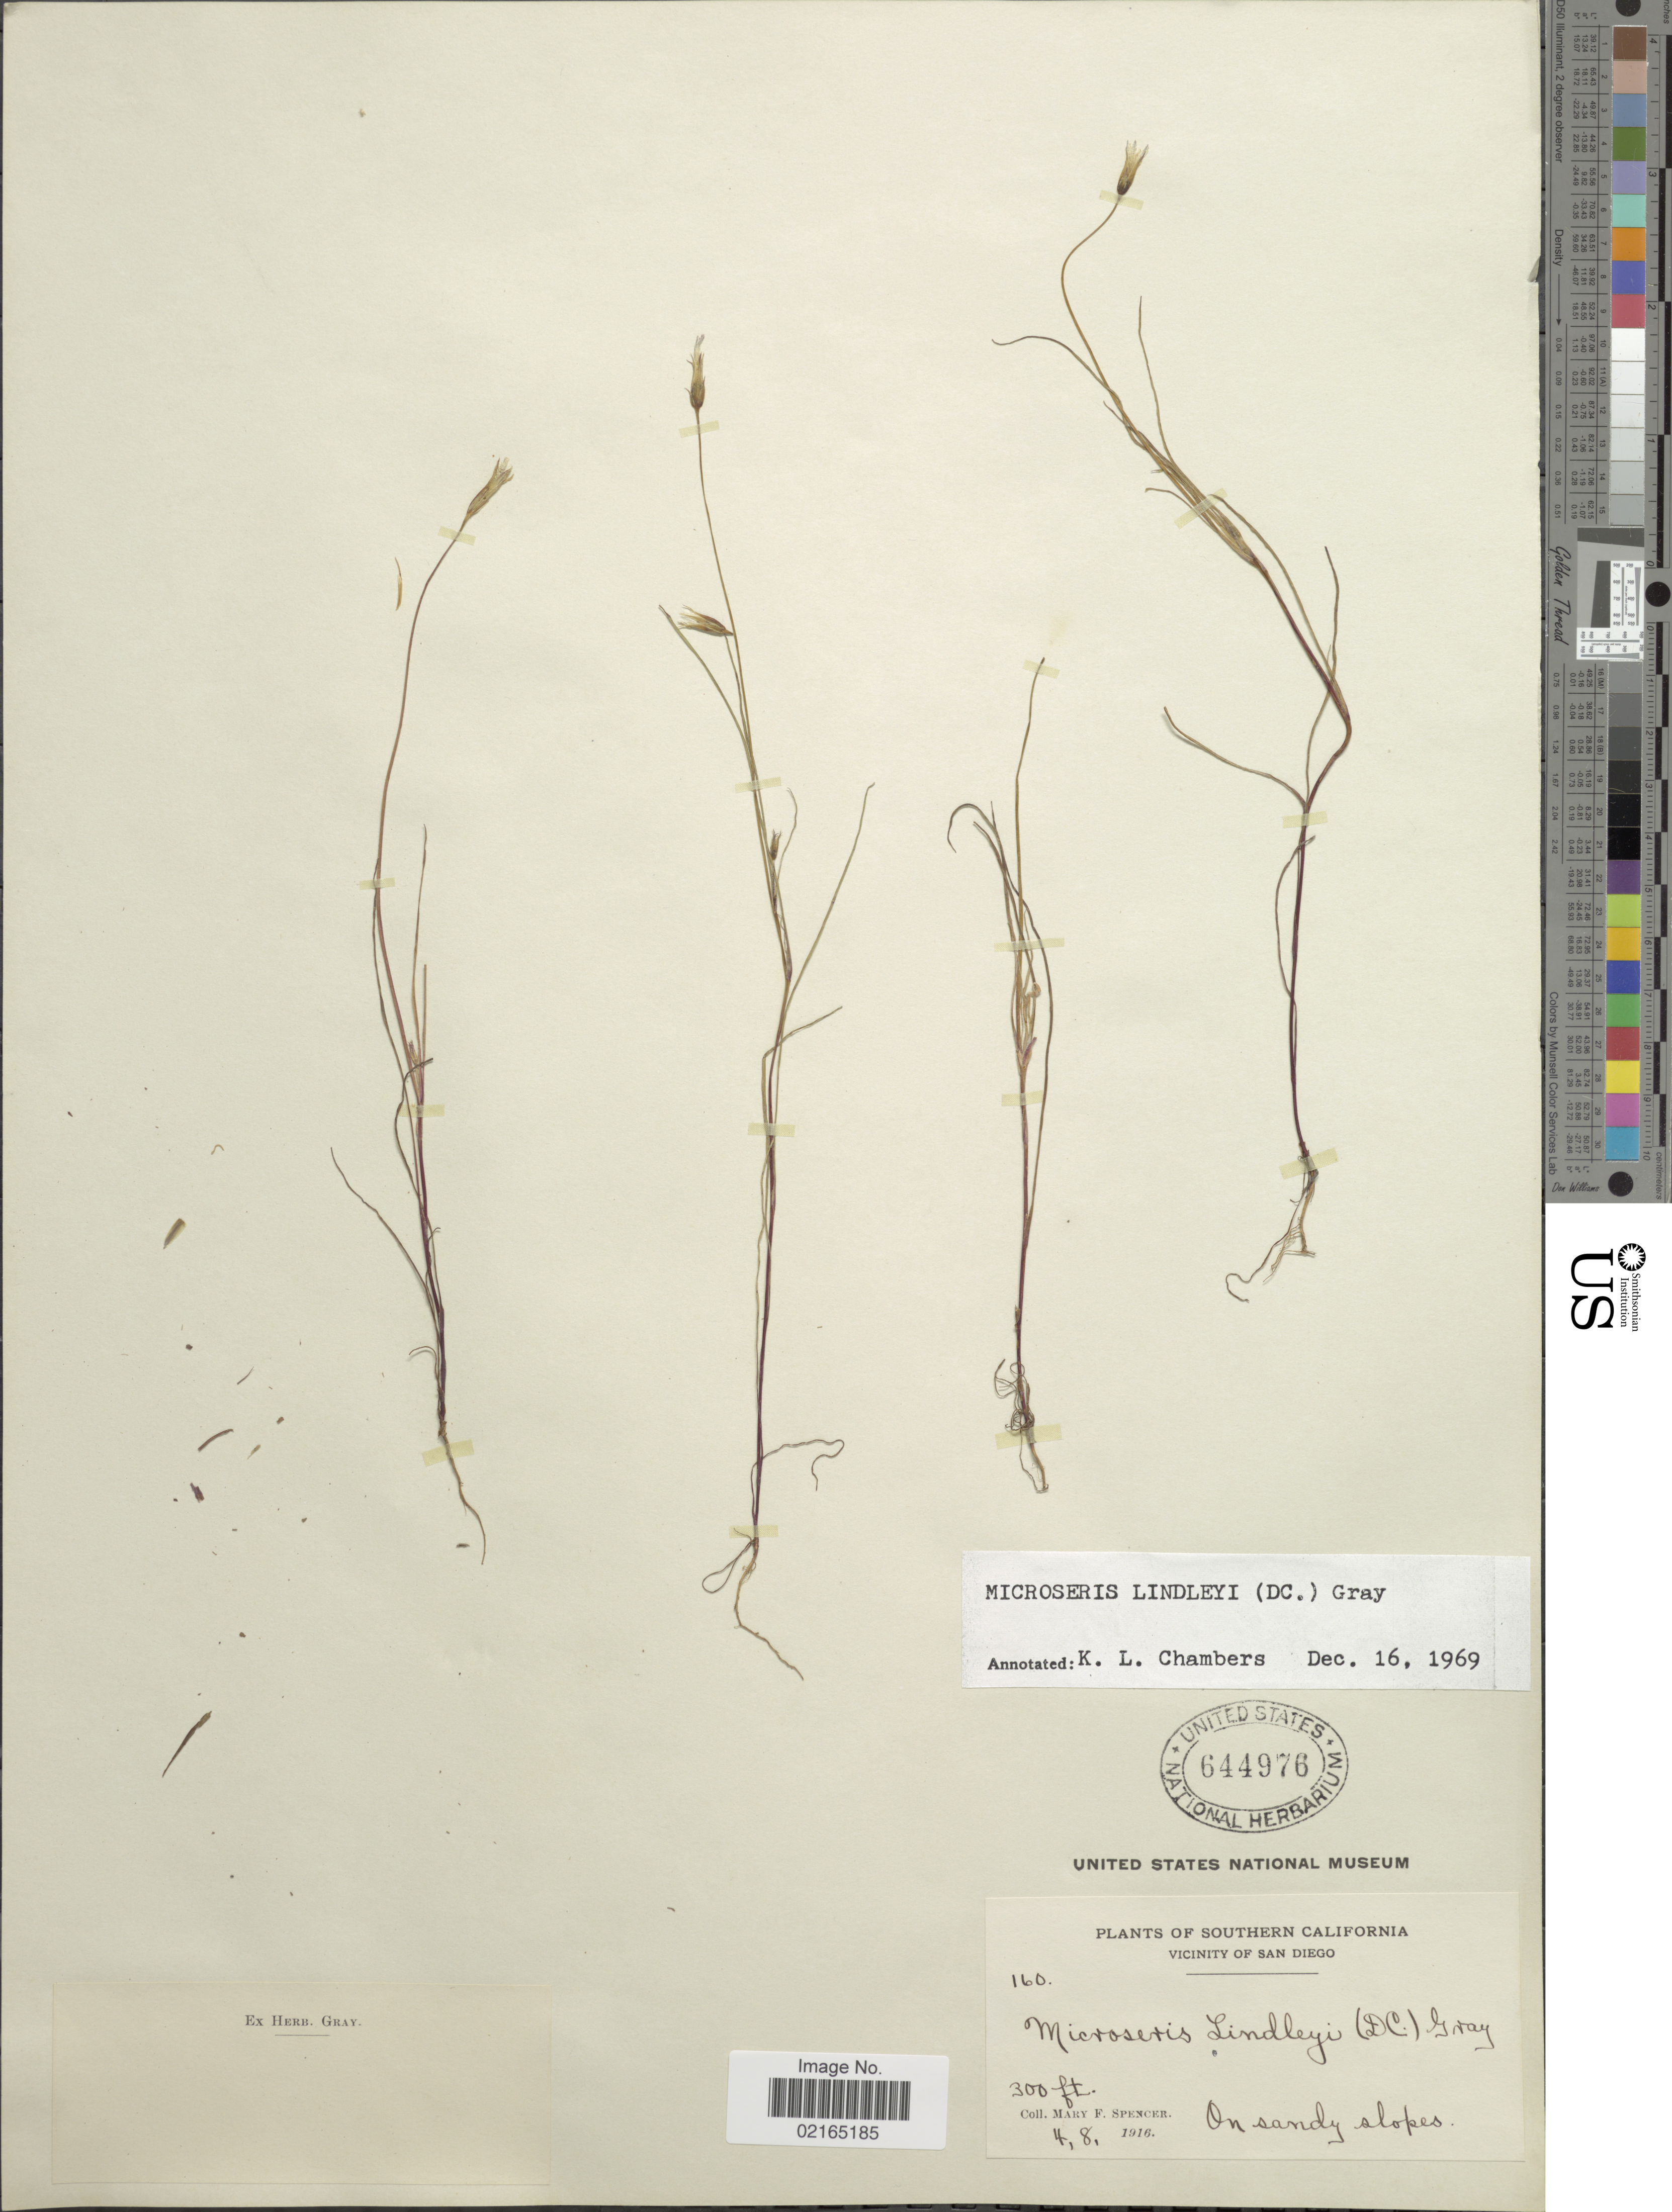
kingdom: Plantae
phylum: Tracheophyta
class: Magnoliopsida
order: Asterales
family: Asteraceae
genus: Uropappus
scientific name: Uropappus lindleyi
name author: (DC.) Nutt.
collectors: M. Spencer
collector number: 160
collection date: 1916-04-08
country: United States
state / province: California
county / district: San Diego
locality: Southern California, vicinity of San Diego, on sandy slopes.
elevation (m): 91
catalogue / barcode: US 644976